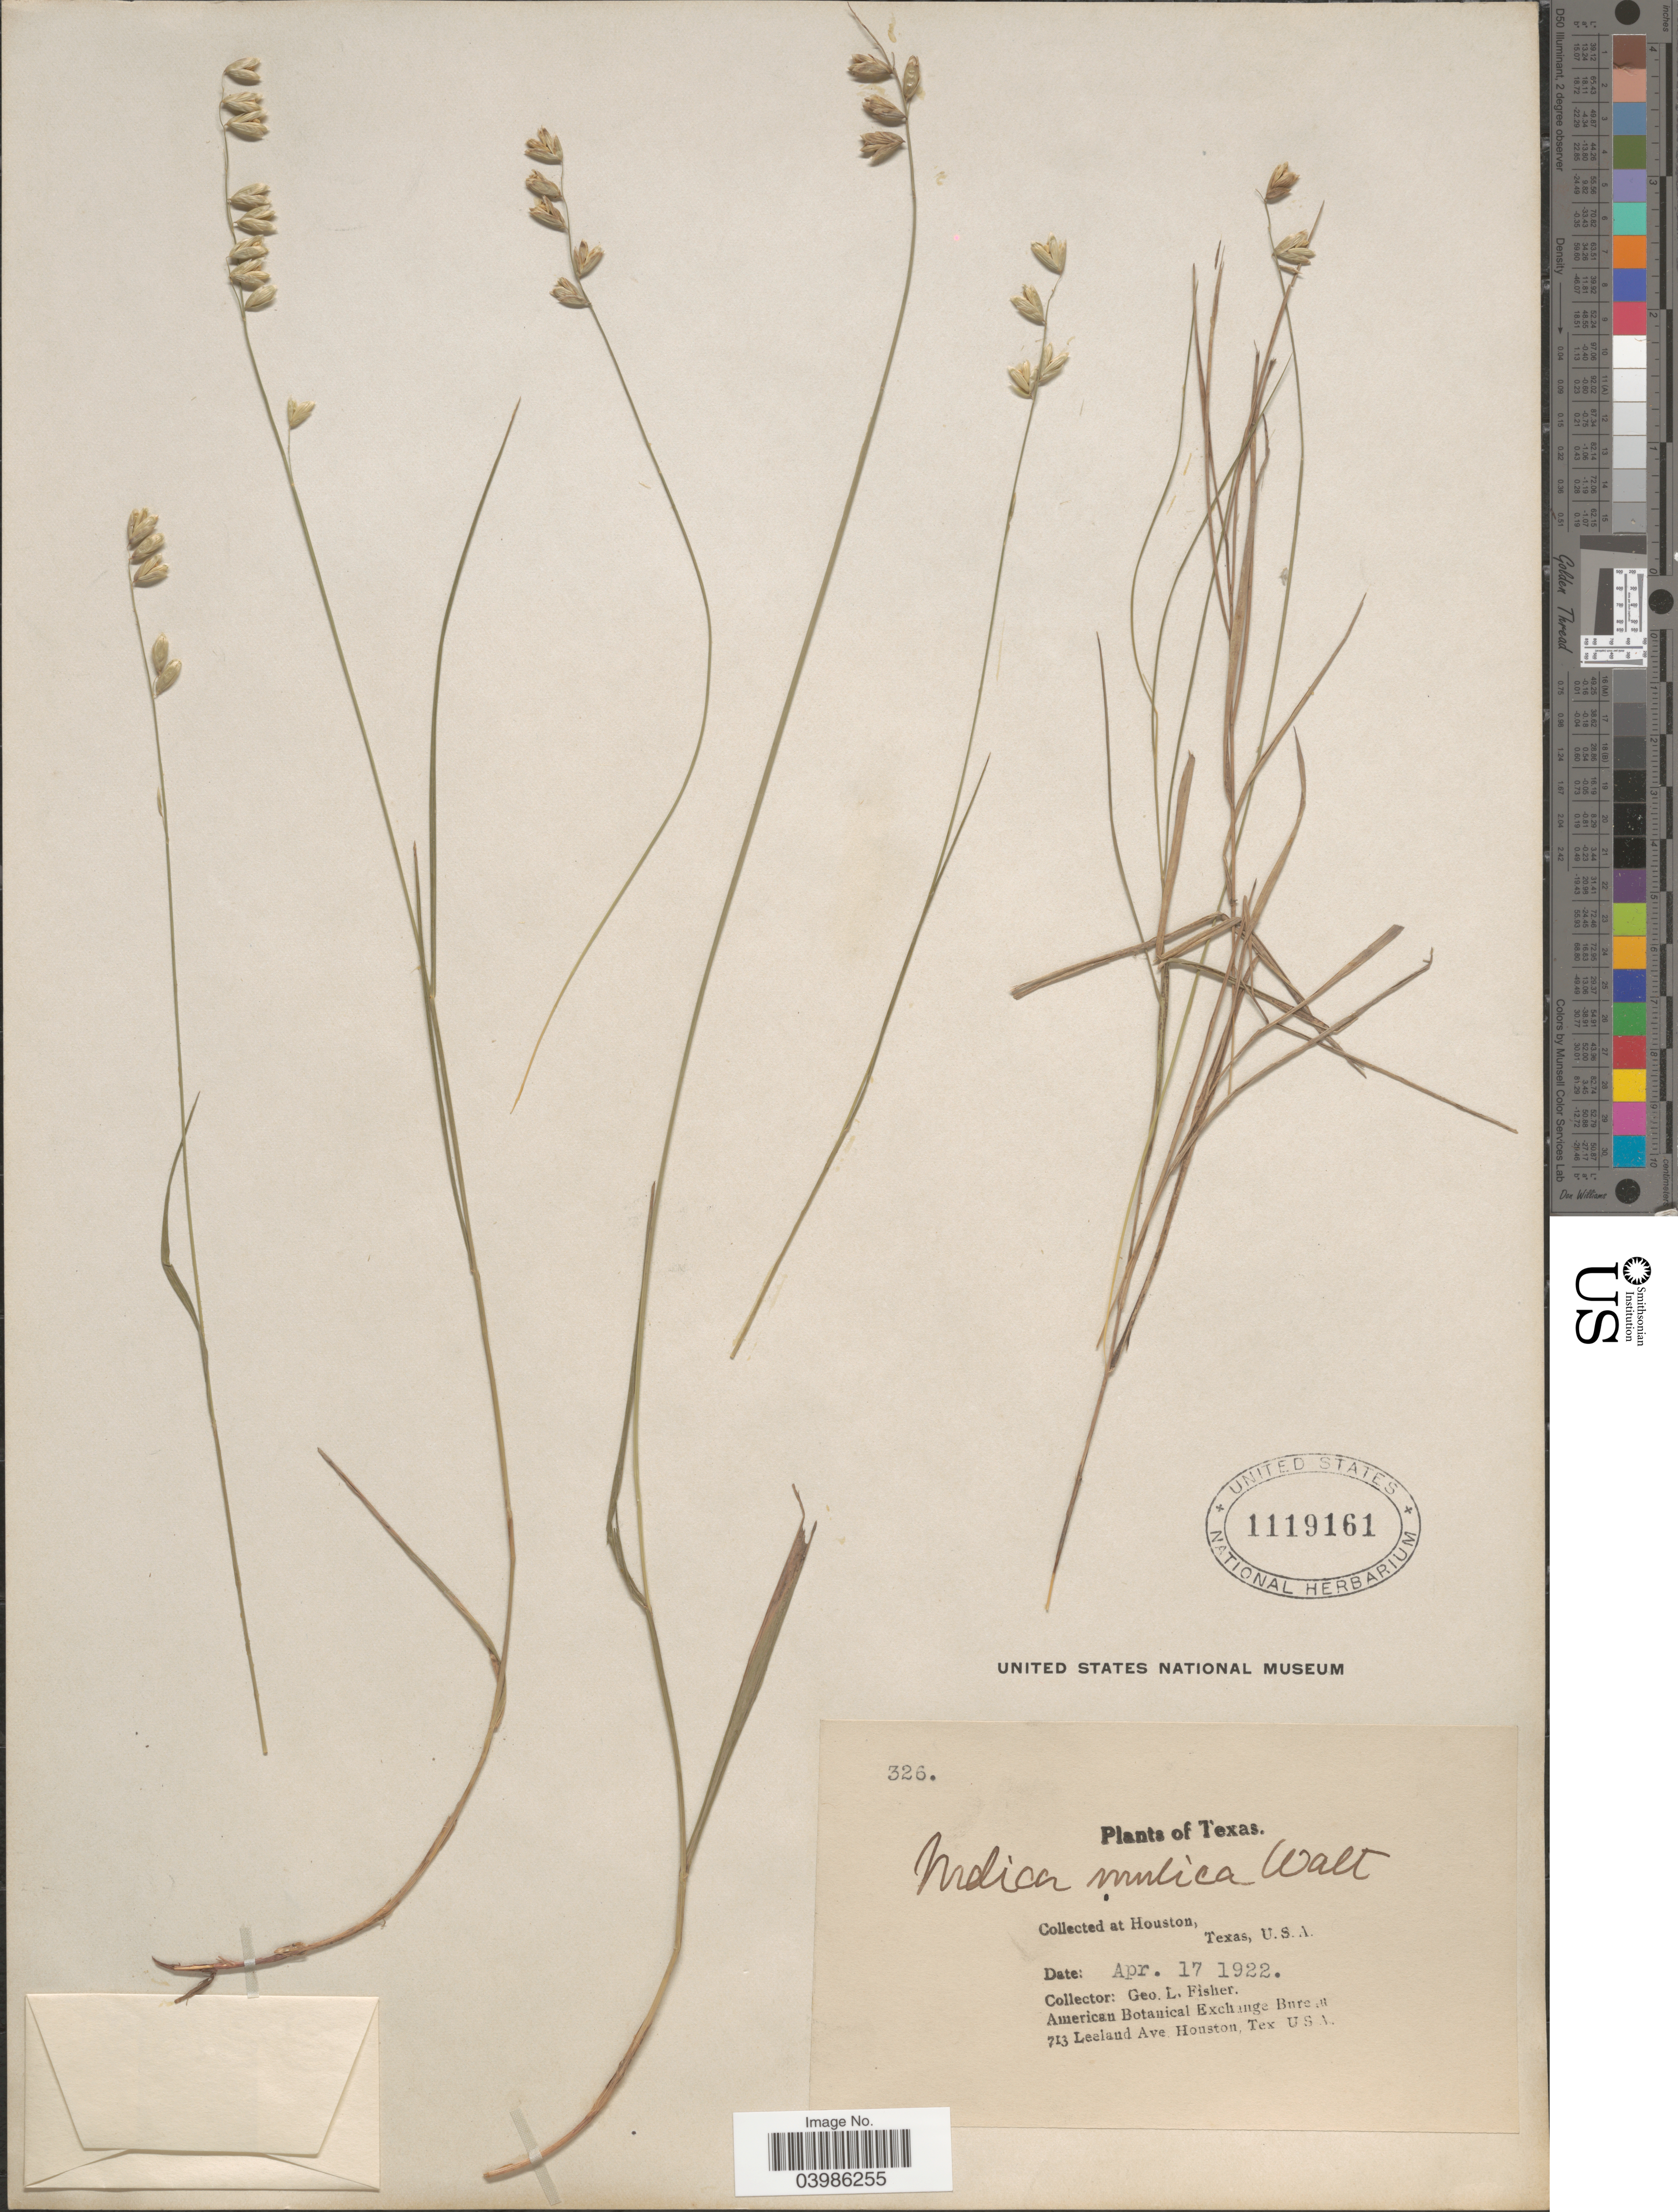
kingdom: Plantae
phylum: Tracheophyta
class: Liliopsida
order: Poales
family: Poaceae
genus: Melica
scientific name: Melica mutica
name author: Walter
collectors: G. L. Fisher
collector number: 326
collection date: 1922-04-17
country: United States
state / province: Texas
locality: At Houston.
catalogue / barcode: US 1119161